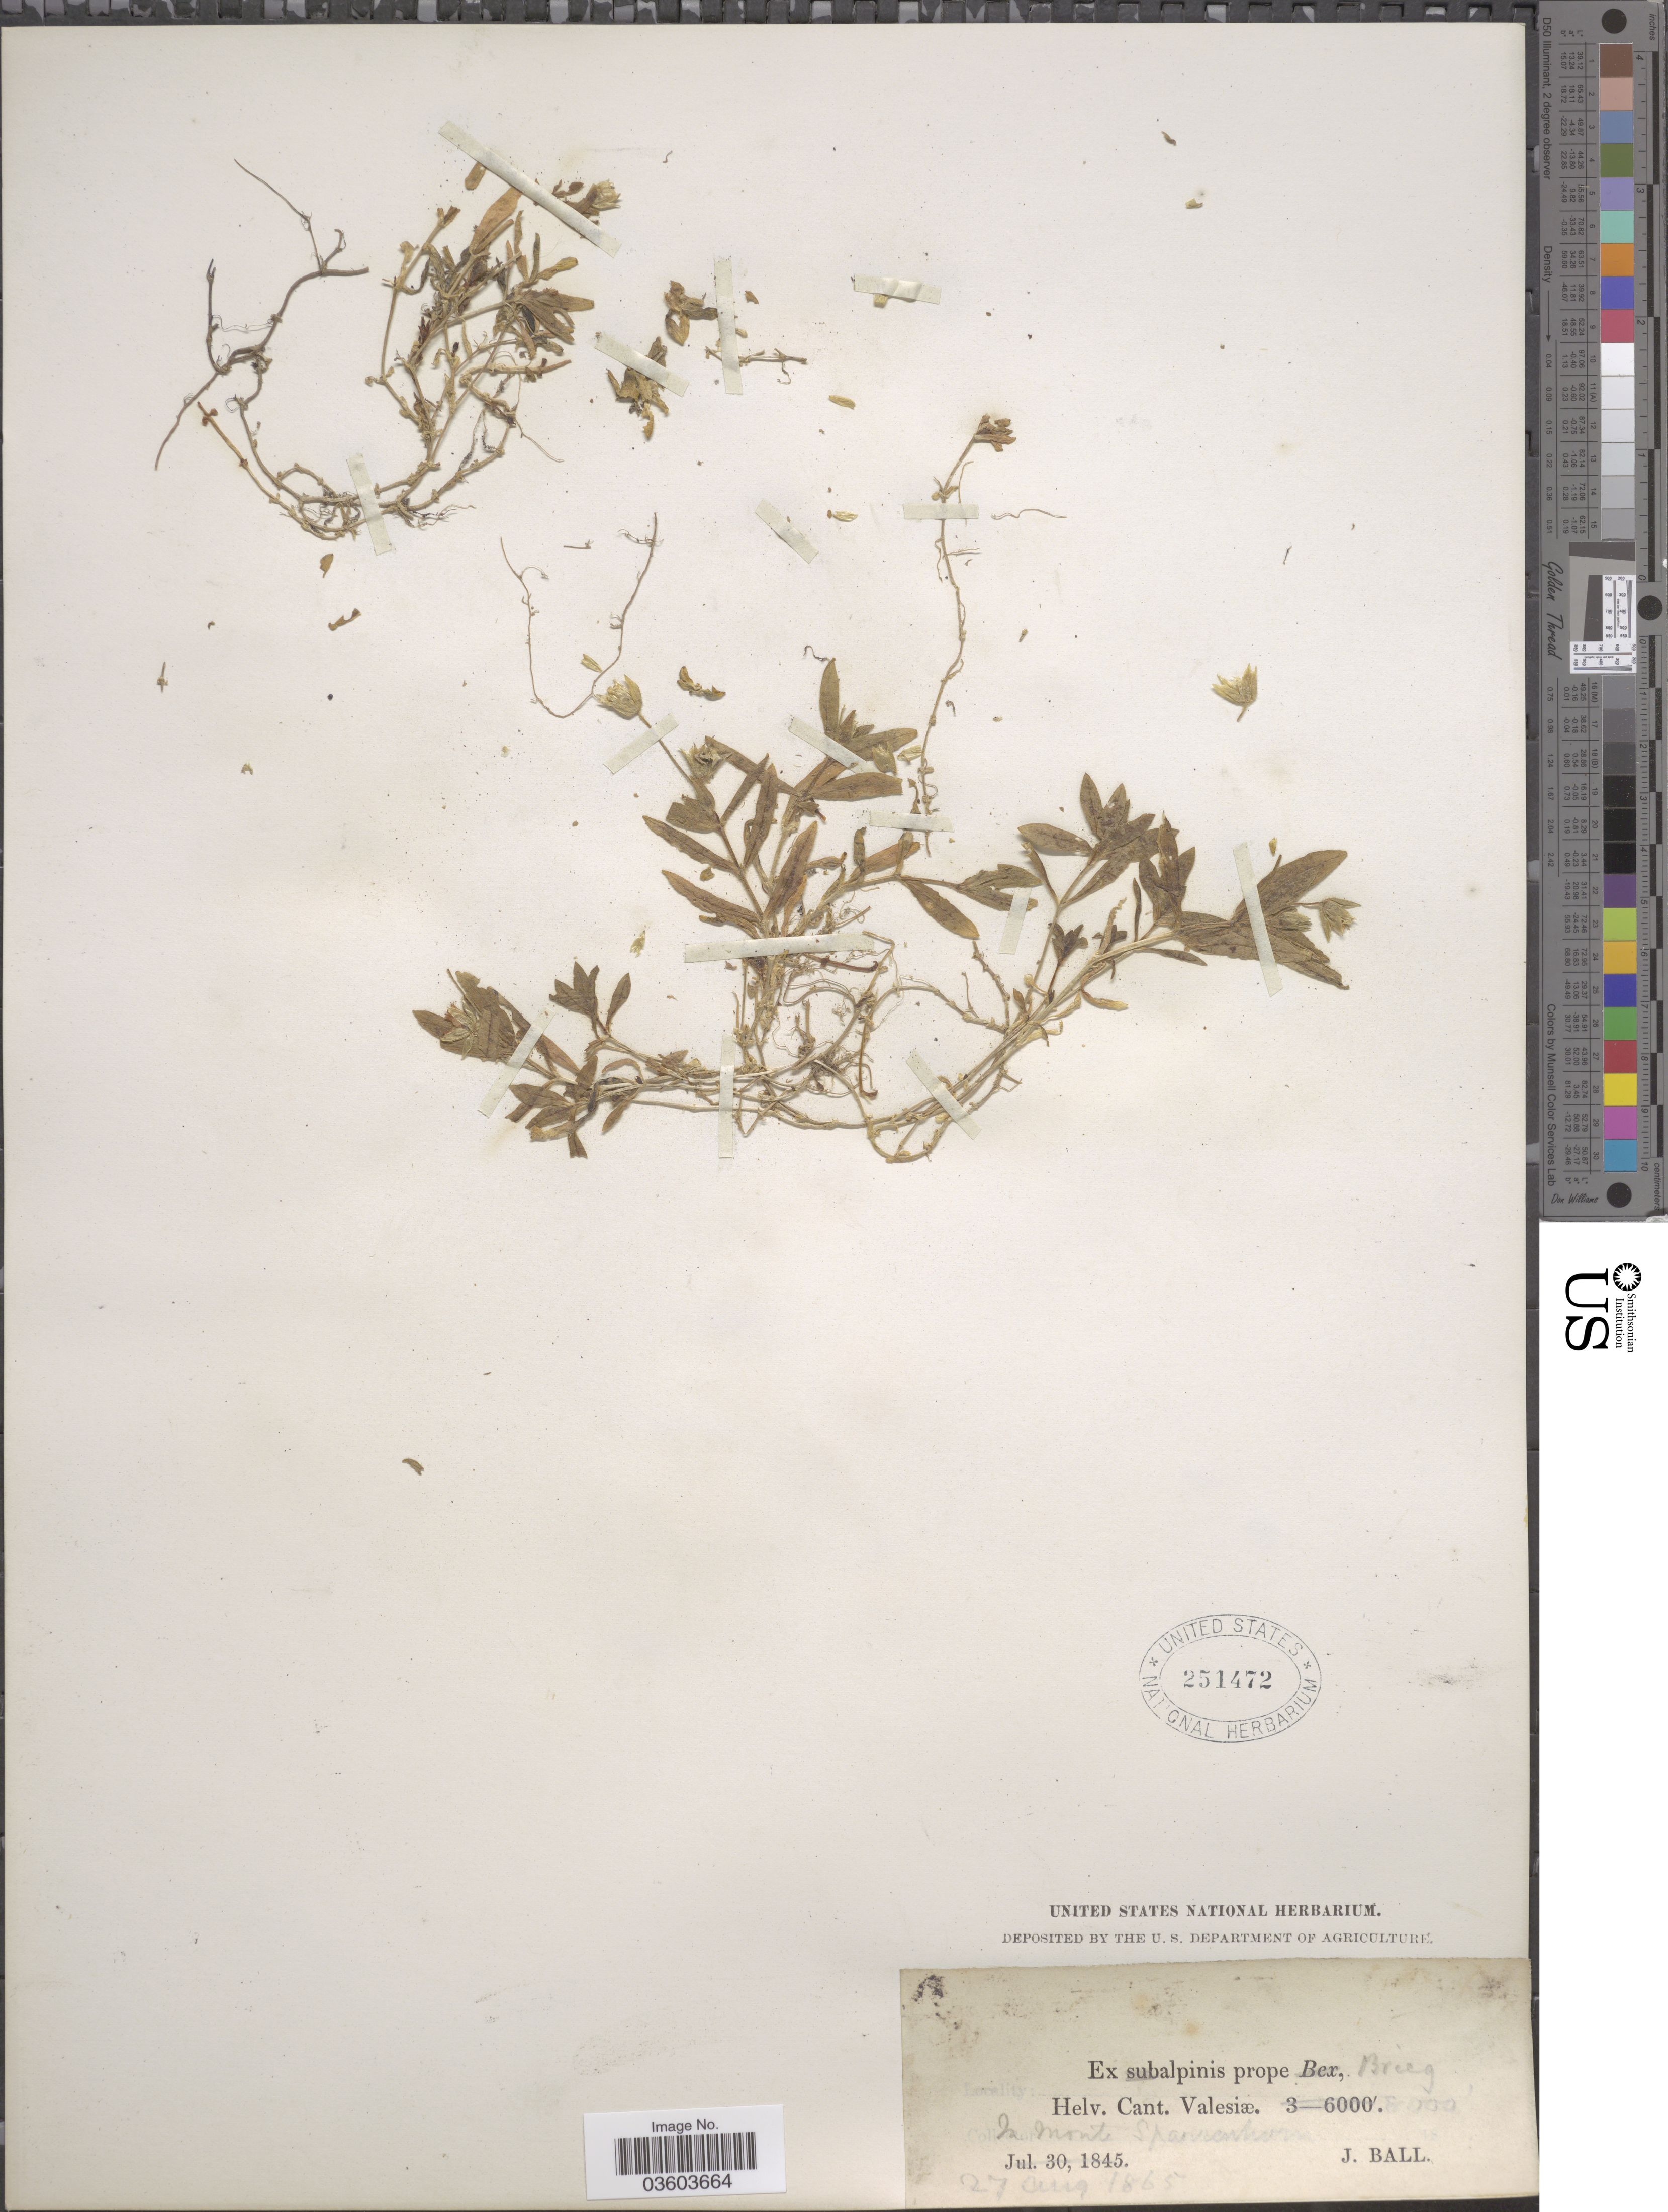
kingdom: Plantae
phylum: Tracheophyta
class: Magnoliopsida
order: Caryophyllales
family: Caryophyllaceae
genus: Cerastium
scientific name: Cerastium sp.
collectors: J. Ball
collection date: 1865-08-27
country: Switzerland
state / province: Valais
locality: Helv. Cant. Valesiæ. In monte Sparrhorn.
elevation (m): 2438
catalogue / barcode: US 251472